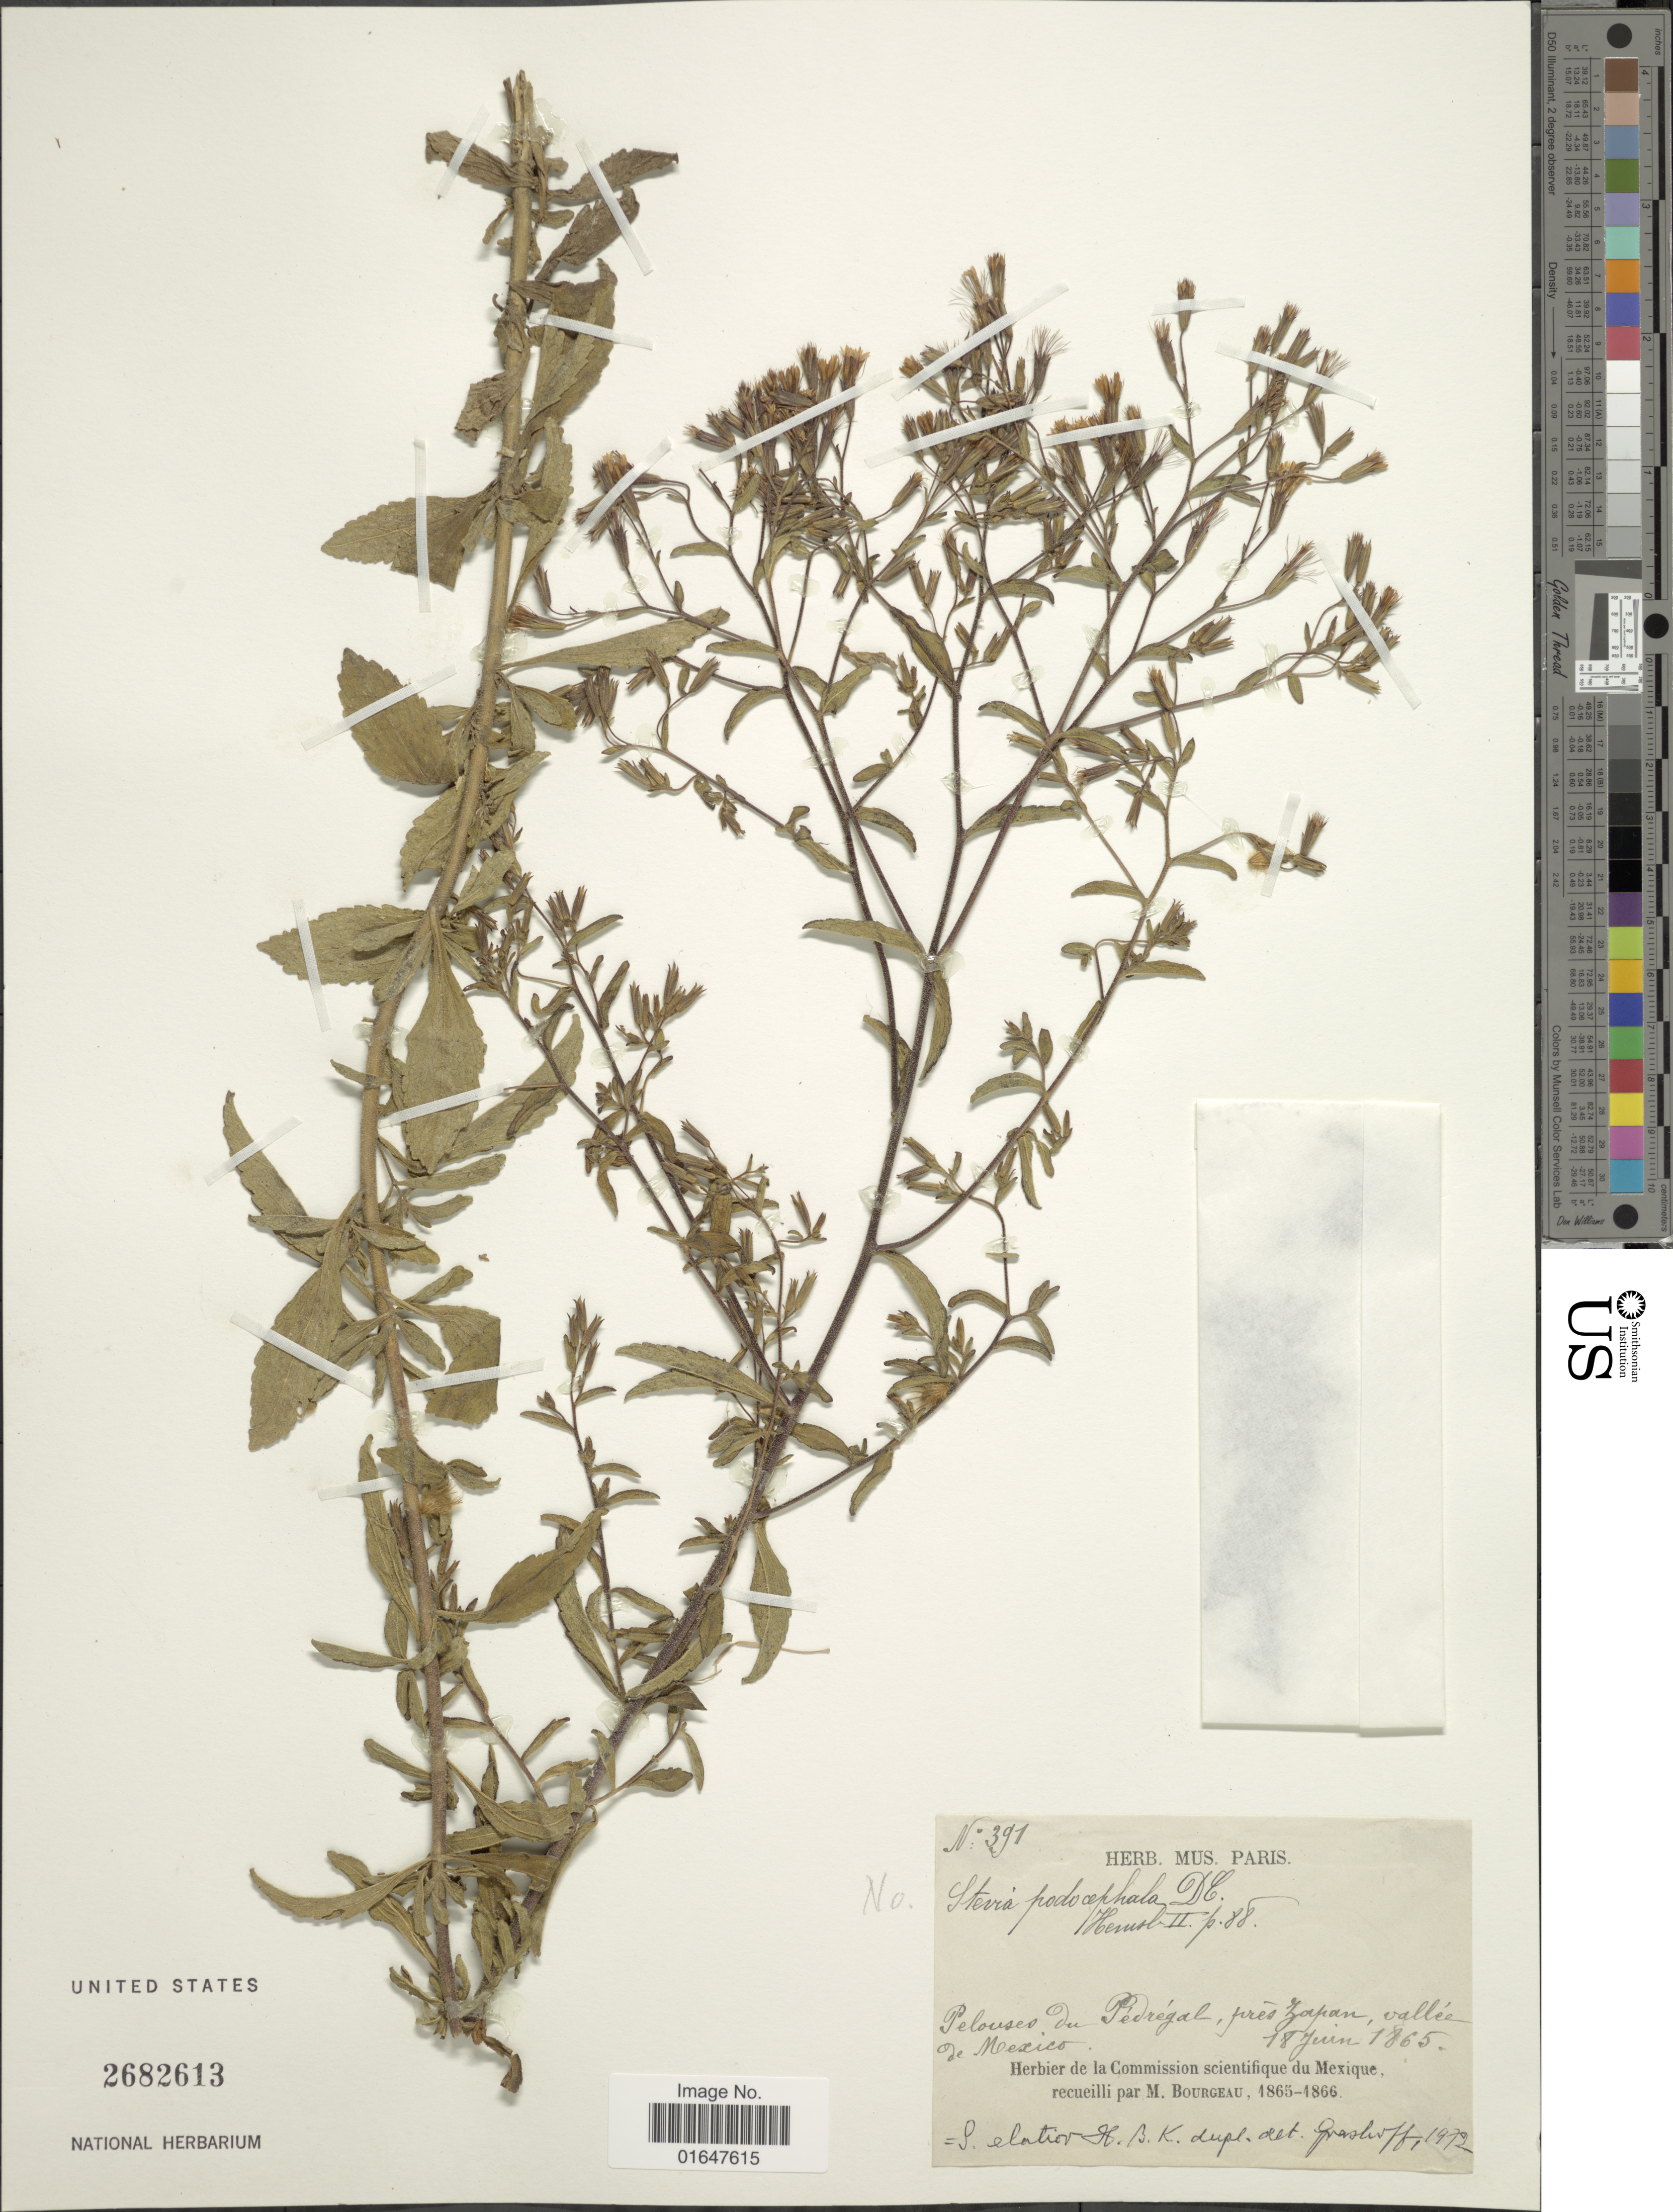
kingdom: Plantae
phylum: Tracheophyta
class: Magnoliopsida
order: Asterales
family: Asteraceae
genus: Stevia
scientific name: Stevia viscida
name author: Kunth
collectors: M. Bourgeau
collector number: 391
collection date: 1865-06-18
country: Mexico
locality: Pelouses du Pedregal, près Zapan, Vallée de Mexico.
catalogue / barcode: US 2682613